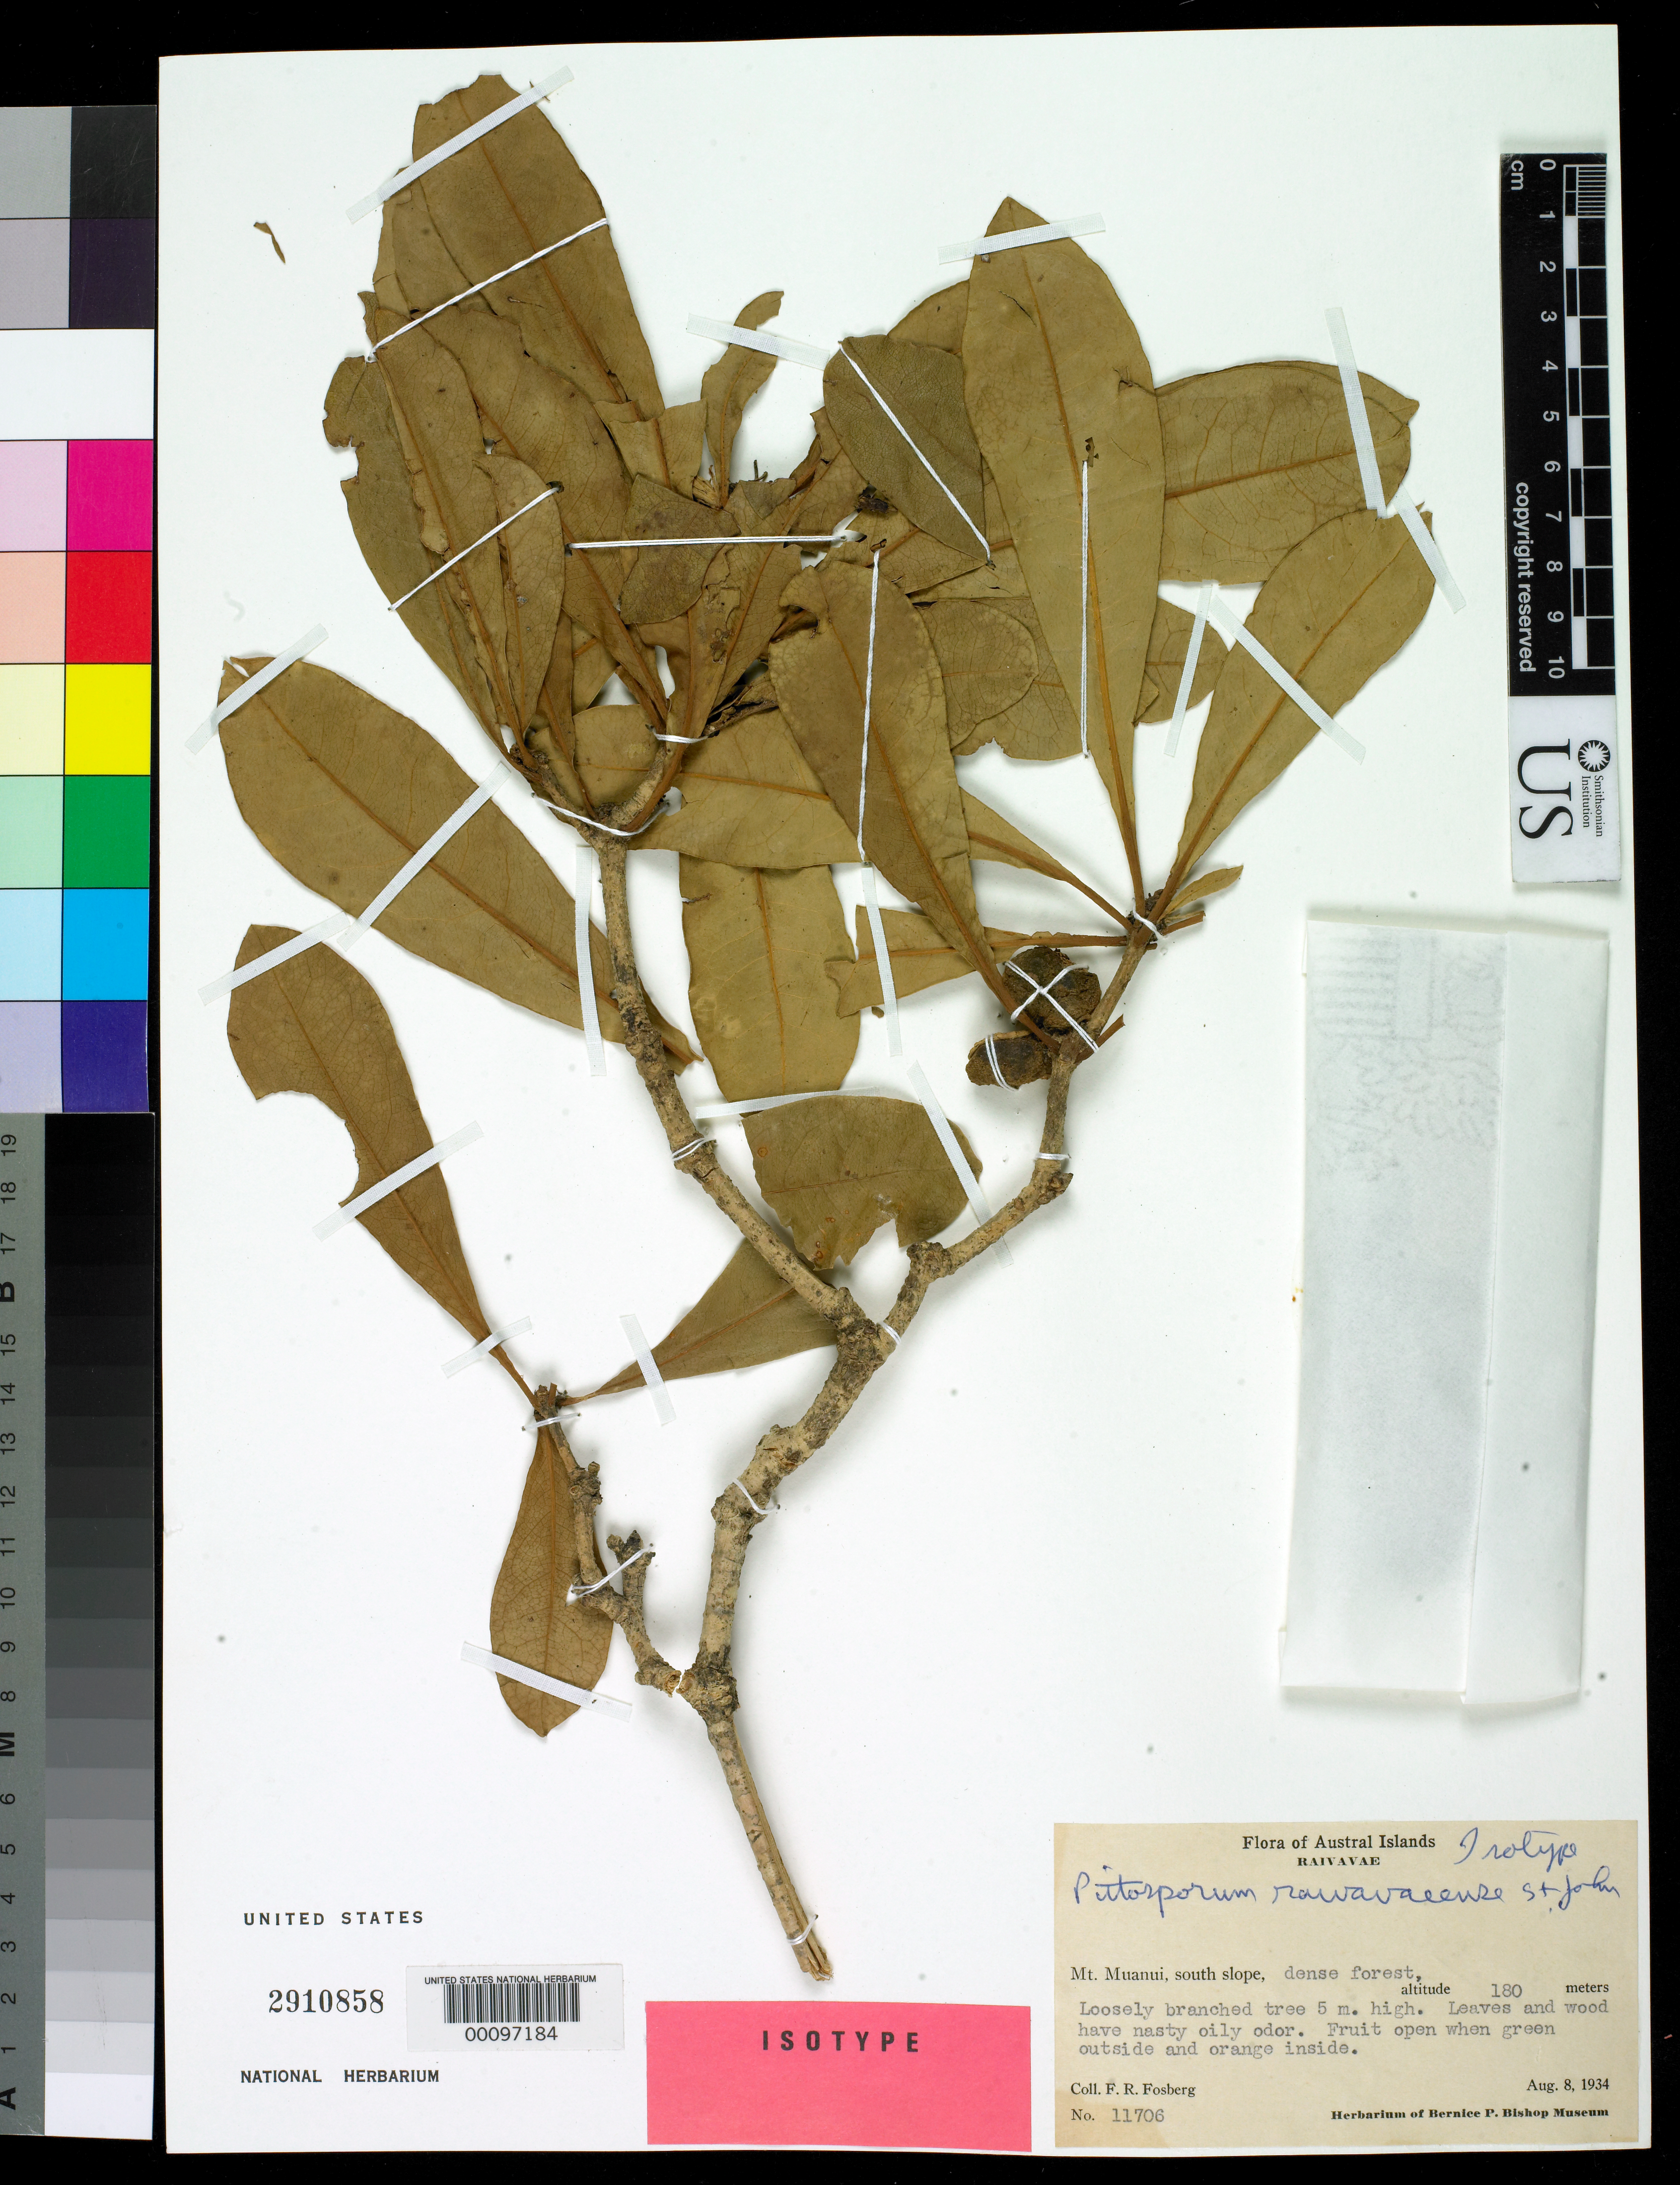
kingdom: Plantae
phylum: Tracheophyta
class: Magnoliopsida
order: Apiales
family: Pittosporaceae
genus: Pittosporum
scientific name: Pittosporum raivavaeense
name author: H. St. John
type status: Isotype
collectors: F. R. Fosberg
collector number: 11706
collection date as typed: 08 Aug 1934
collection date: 1934-08-08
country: French Polynesia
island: Raivavae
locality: [Tubuai Is.] Mt. Muanui, south slope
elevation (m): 180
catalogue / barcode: US 2910858